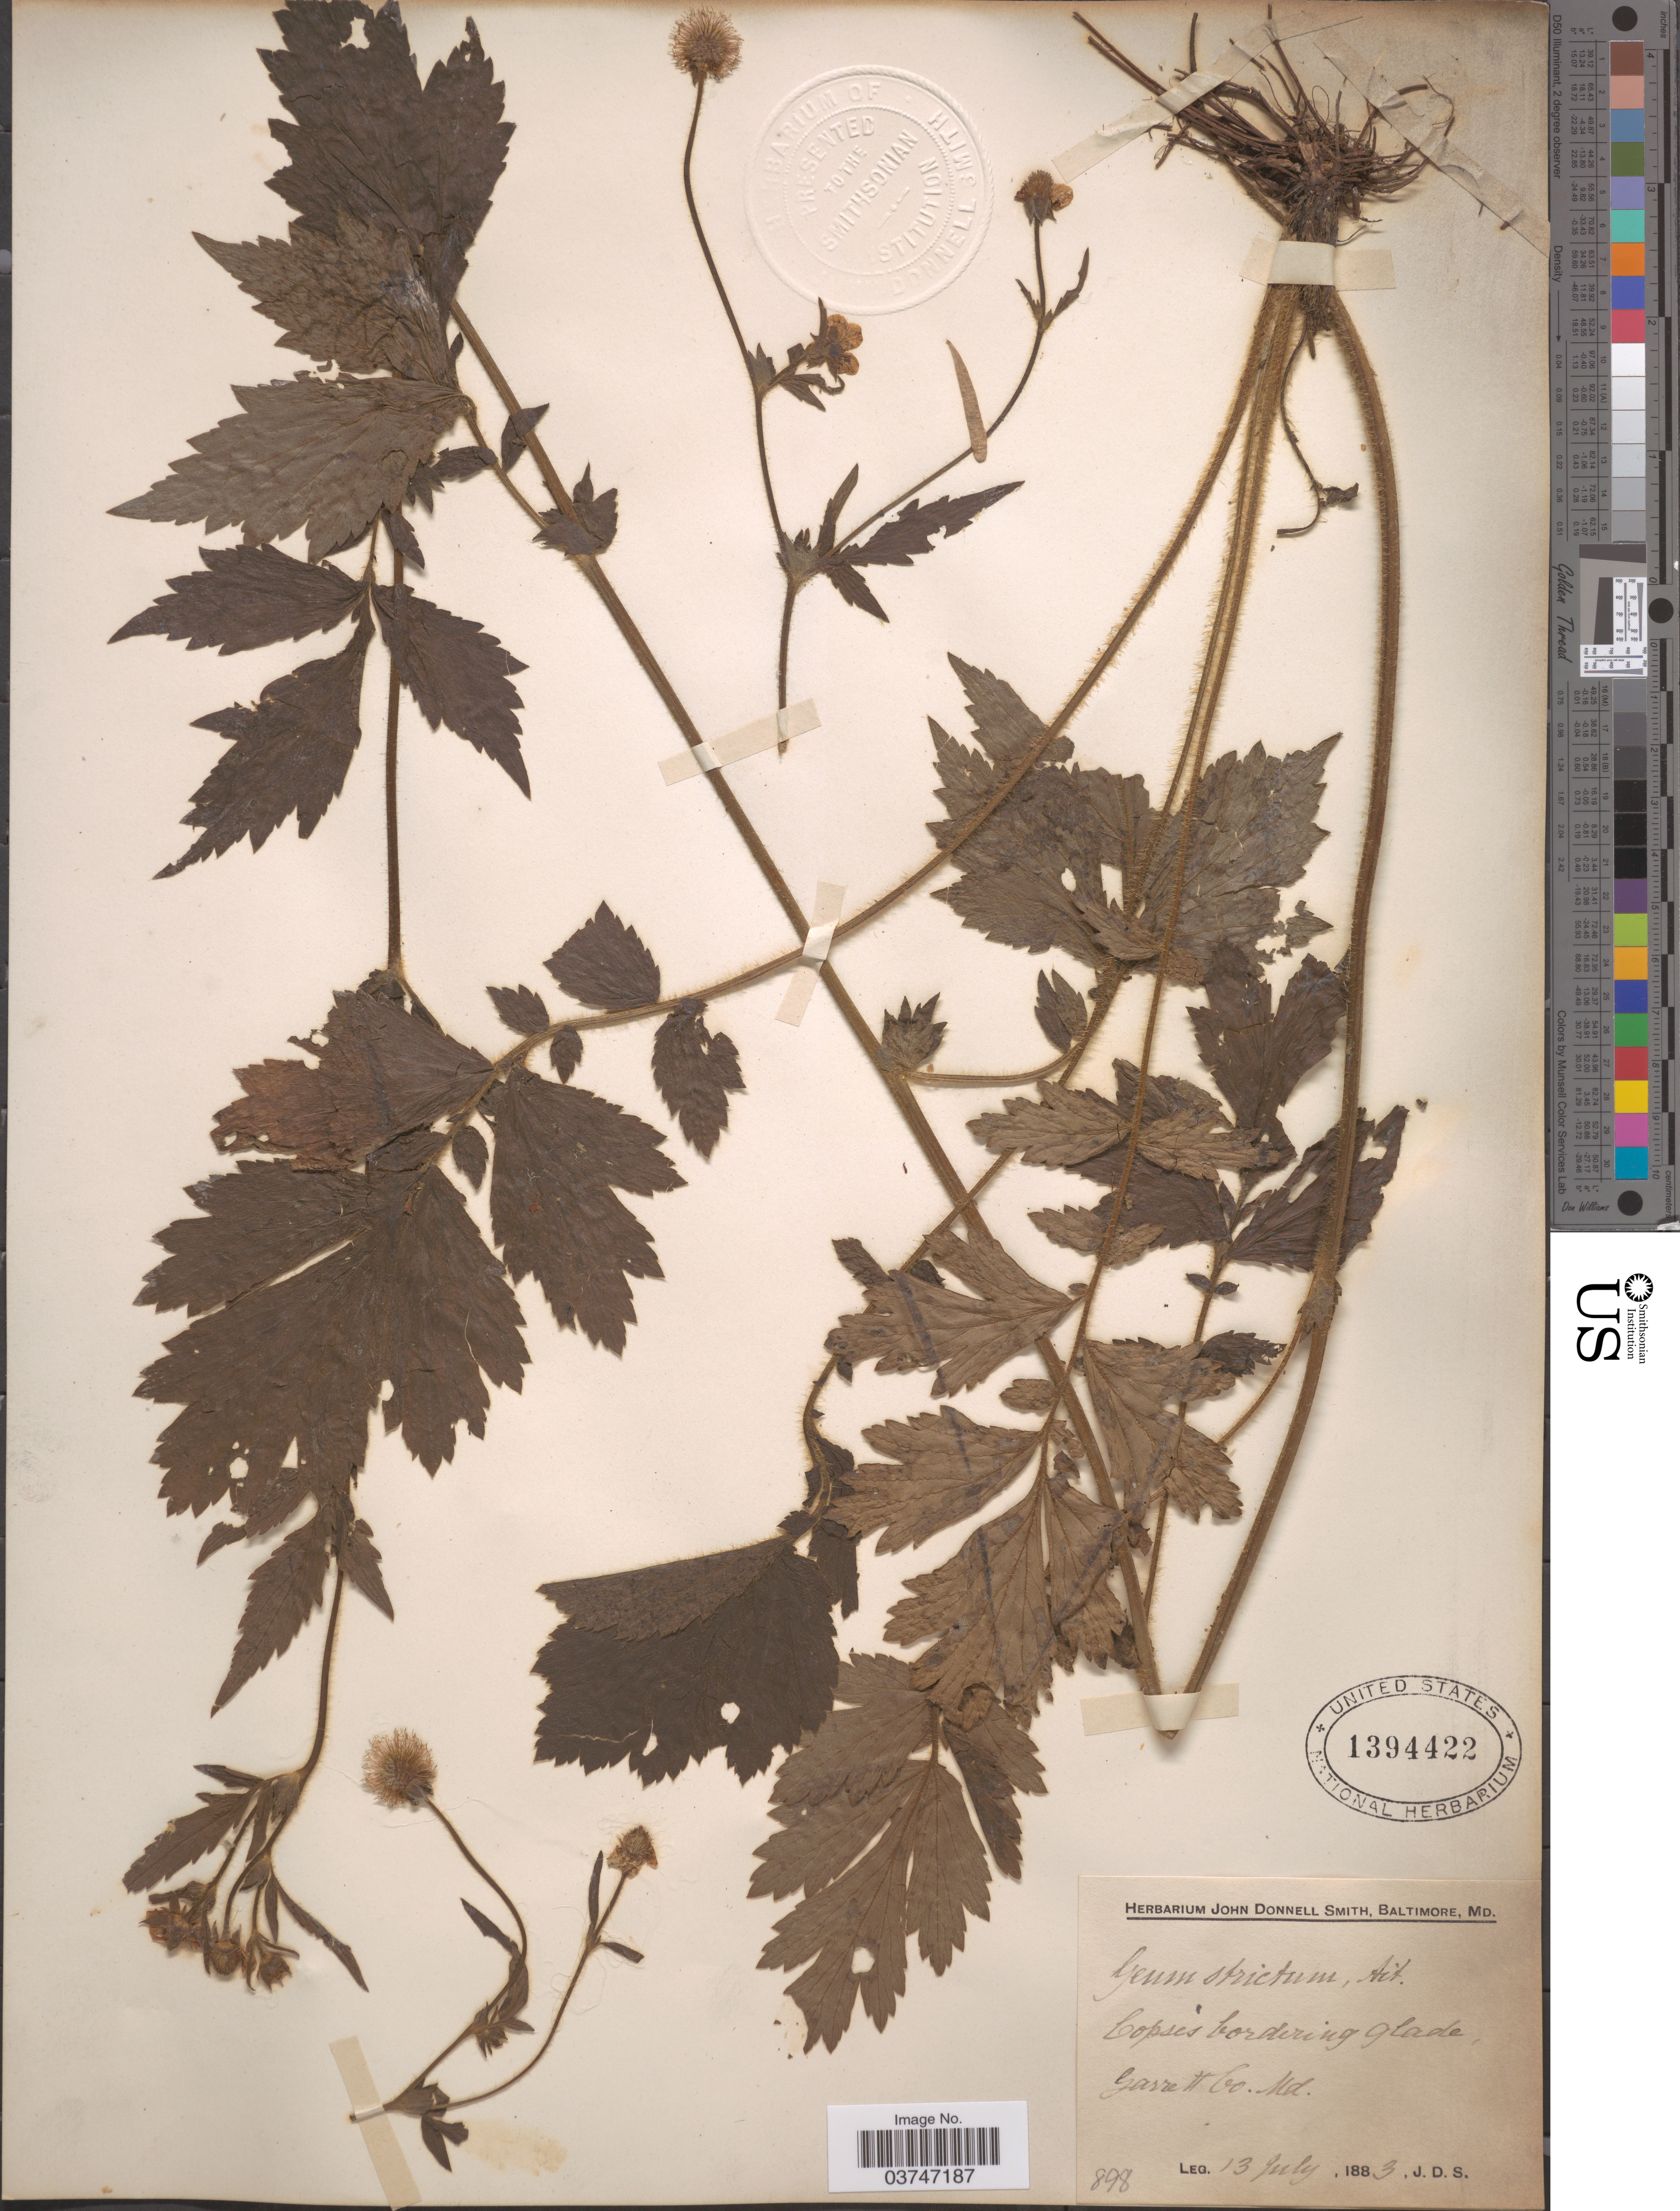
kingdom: Plantae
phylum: Tracheophyta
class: Magnoliopsida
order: Rosales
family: Rosaceae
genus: Geum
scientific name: Geum aleppicum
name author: Jacq.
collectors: J. Donnell Smith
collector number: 898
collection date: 1883-07-13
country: United States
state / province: Maryland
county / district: Garrett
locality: Copses bordering glade, Garrett Co.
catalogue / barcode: US 1394422